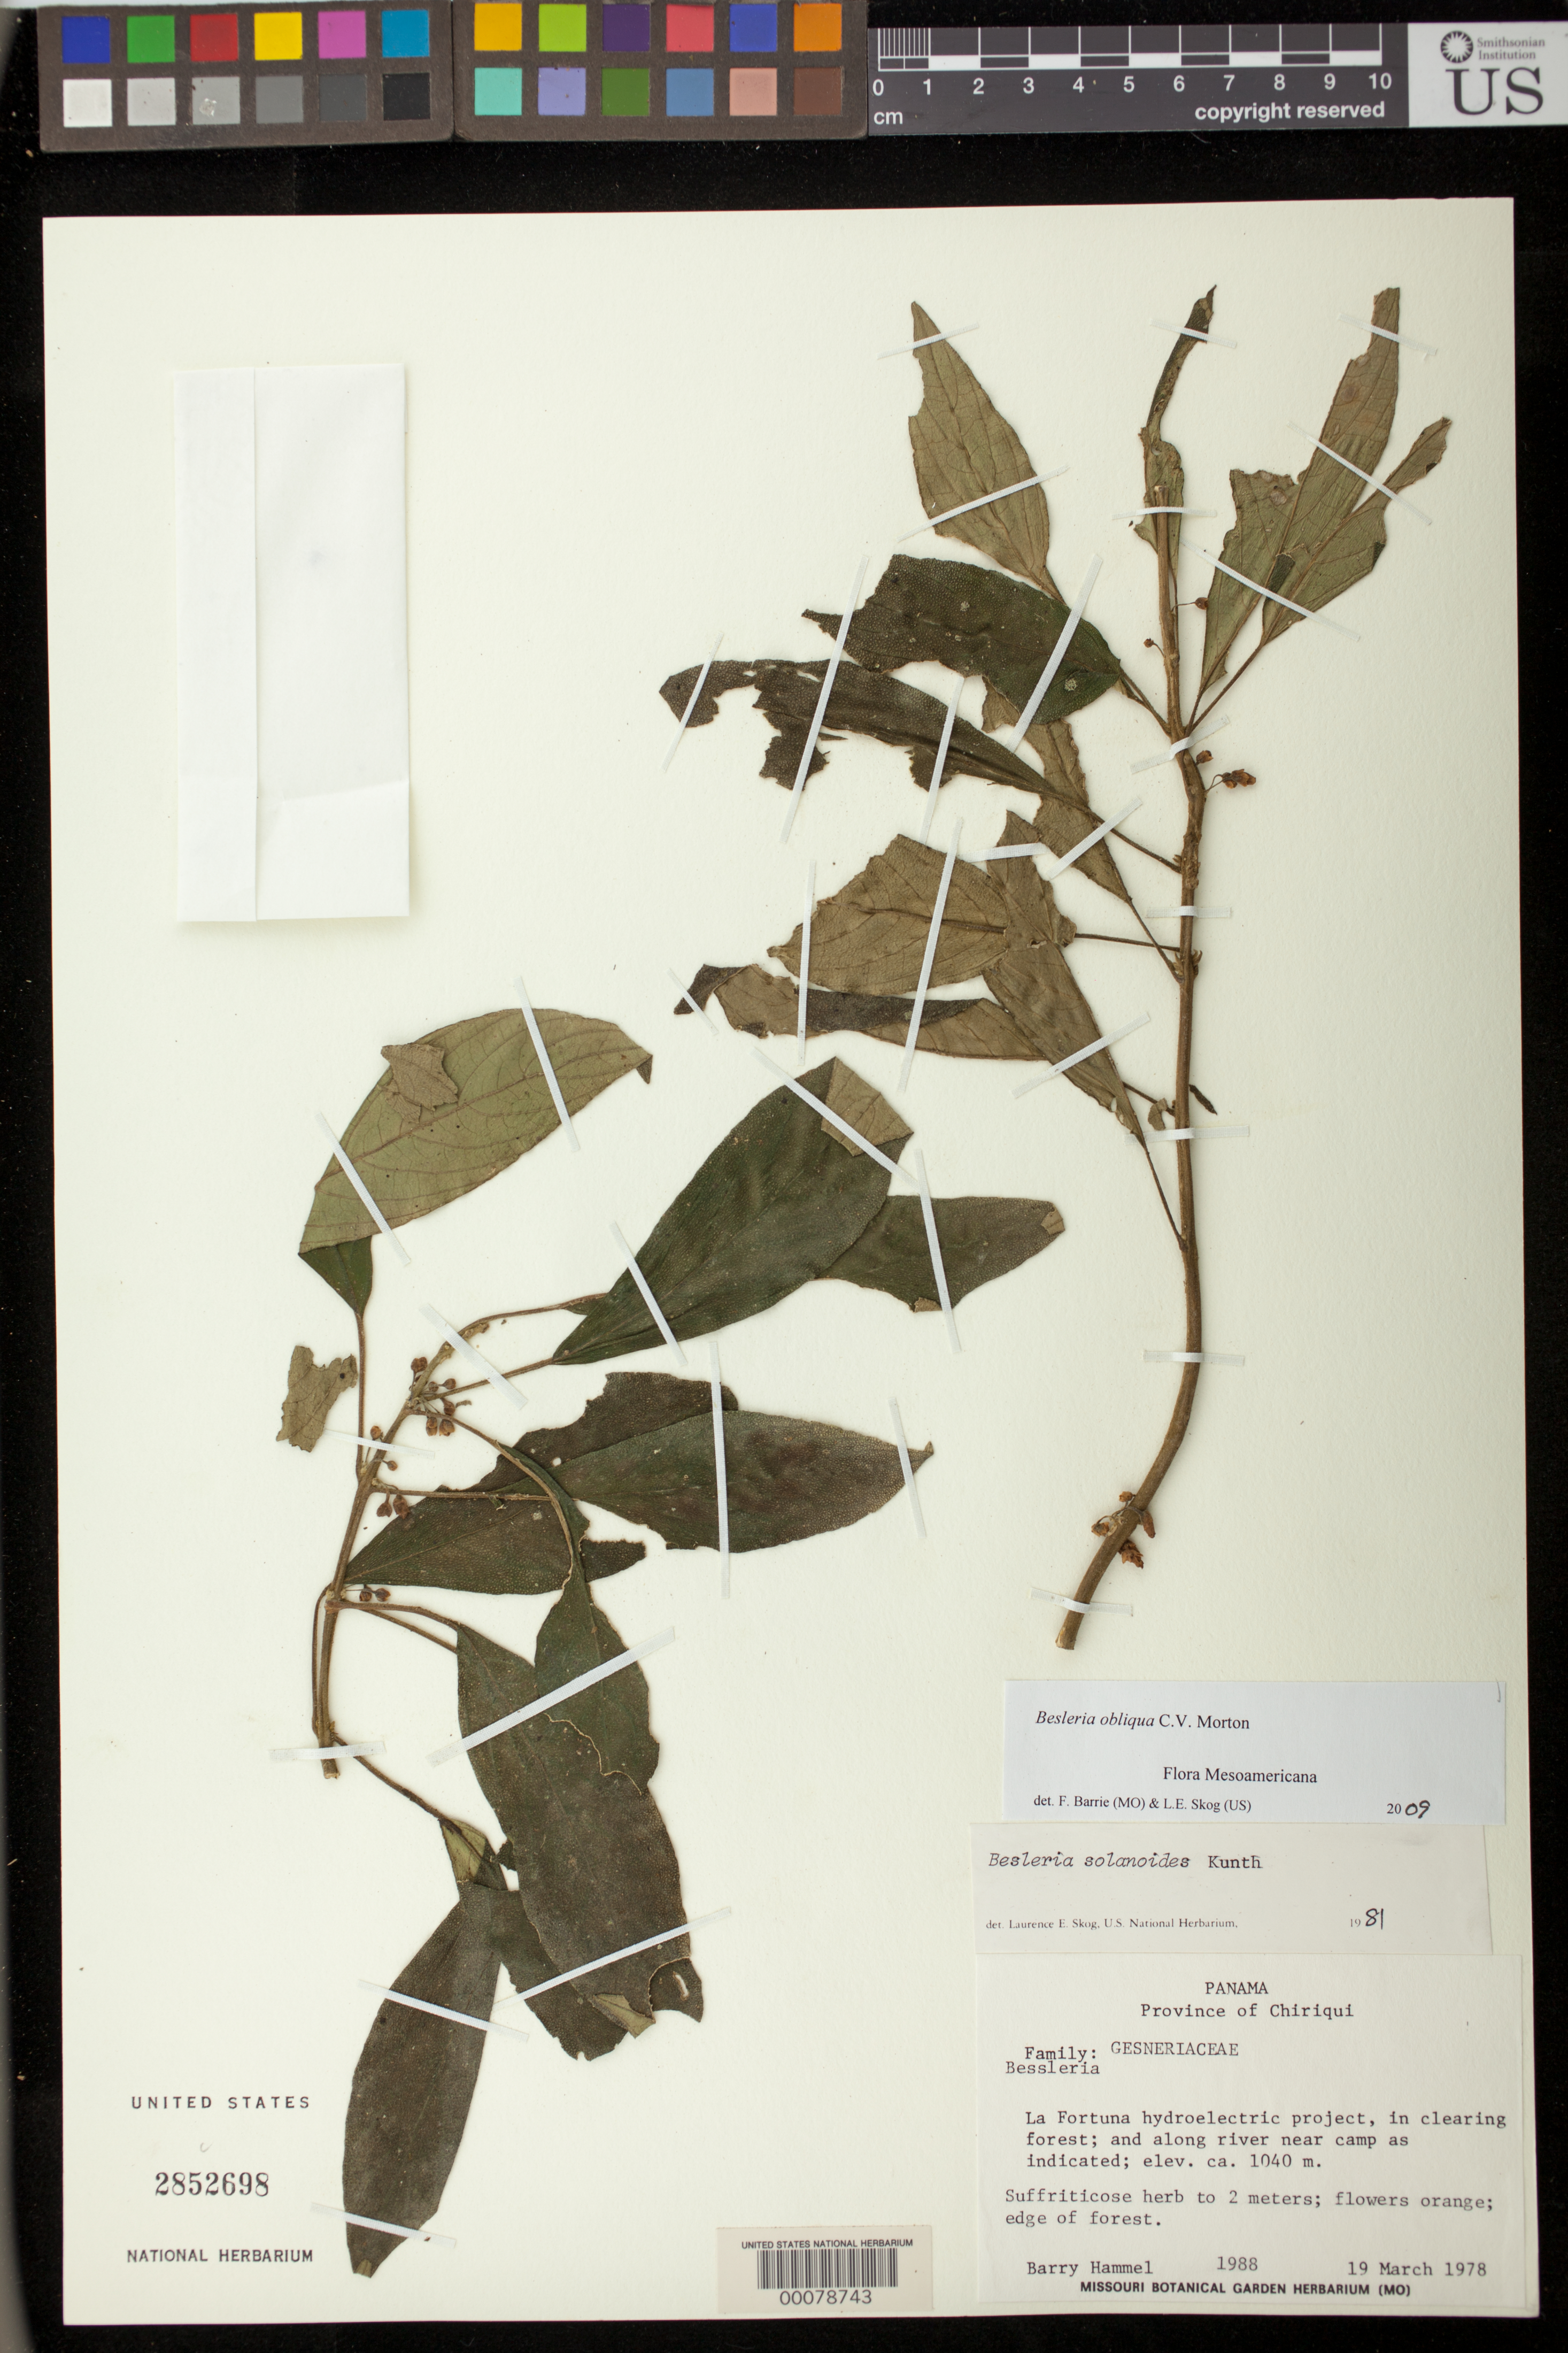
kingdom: Plantae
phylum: Tracheophyta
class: Magnoliopsida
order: Lamiales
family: Gesneriaceae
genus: Besleria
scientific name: Besleria obliqua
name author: C.V. Morton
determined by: Barrie, F. R.; Skog, Laurence E.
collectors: B. Hammel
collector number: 1988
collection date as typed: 19 Mar 1978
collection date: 1978-03-19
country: Panama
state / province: Chiriquí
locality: La Fortuna Hydroelectric Project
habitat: In clearing forest, and along river near camp as indicated; edge of forest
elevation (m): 1040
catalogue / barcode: US 2852698